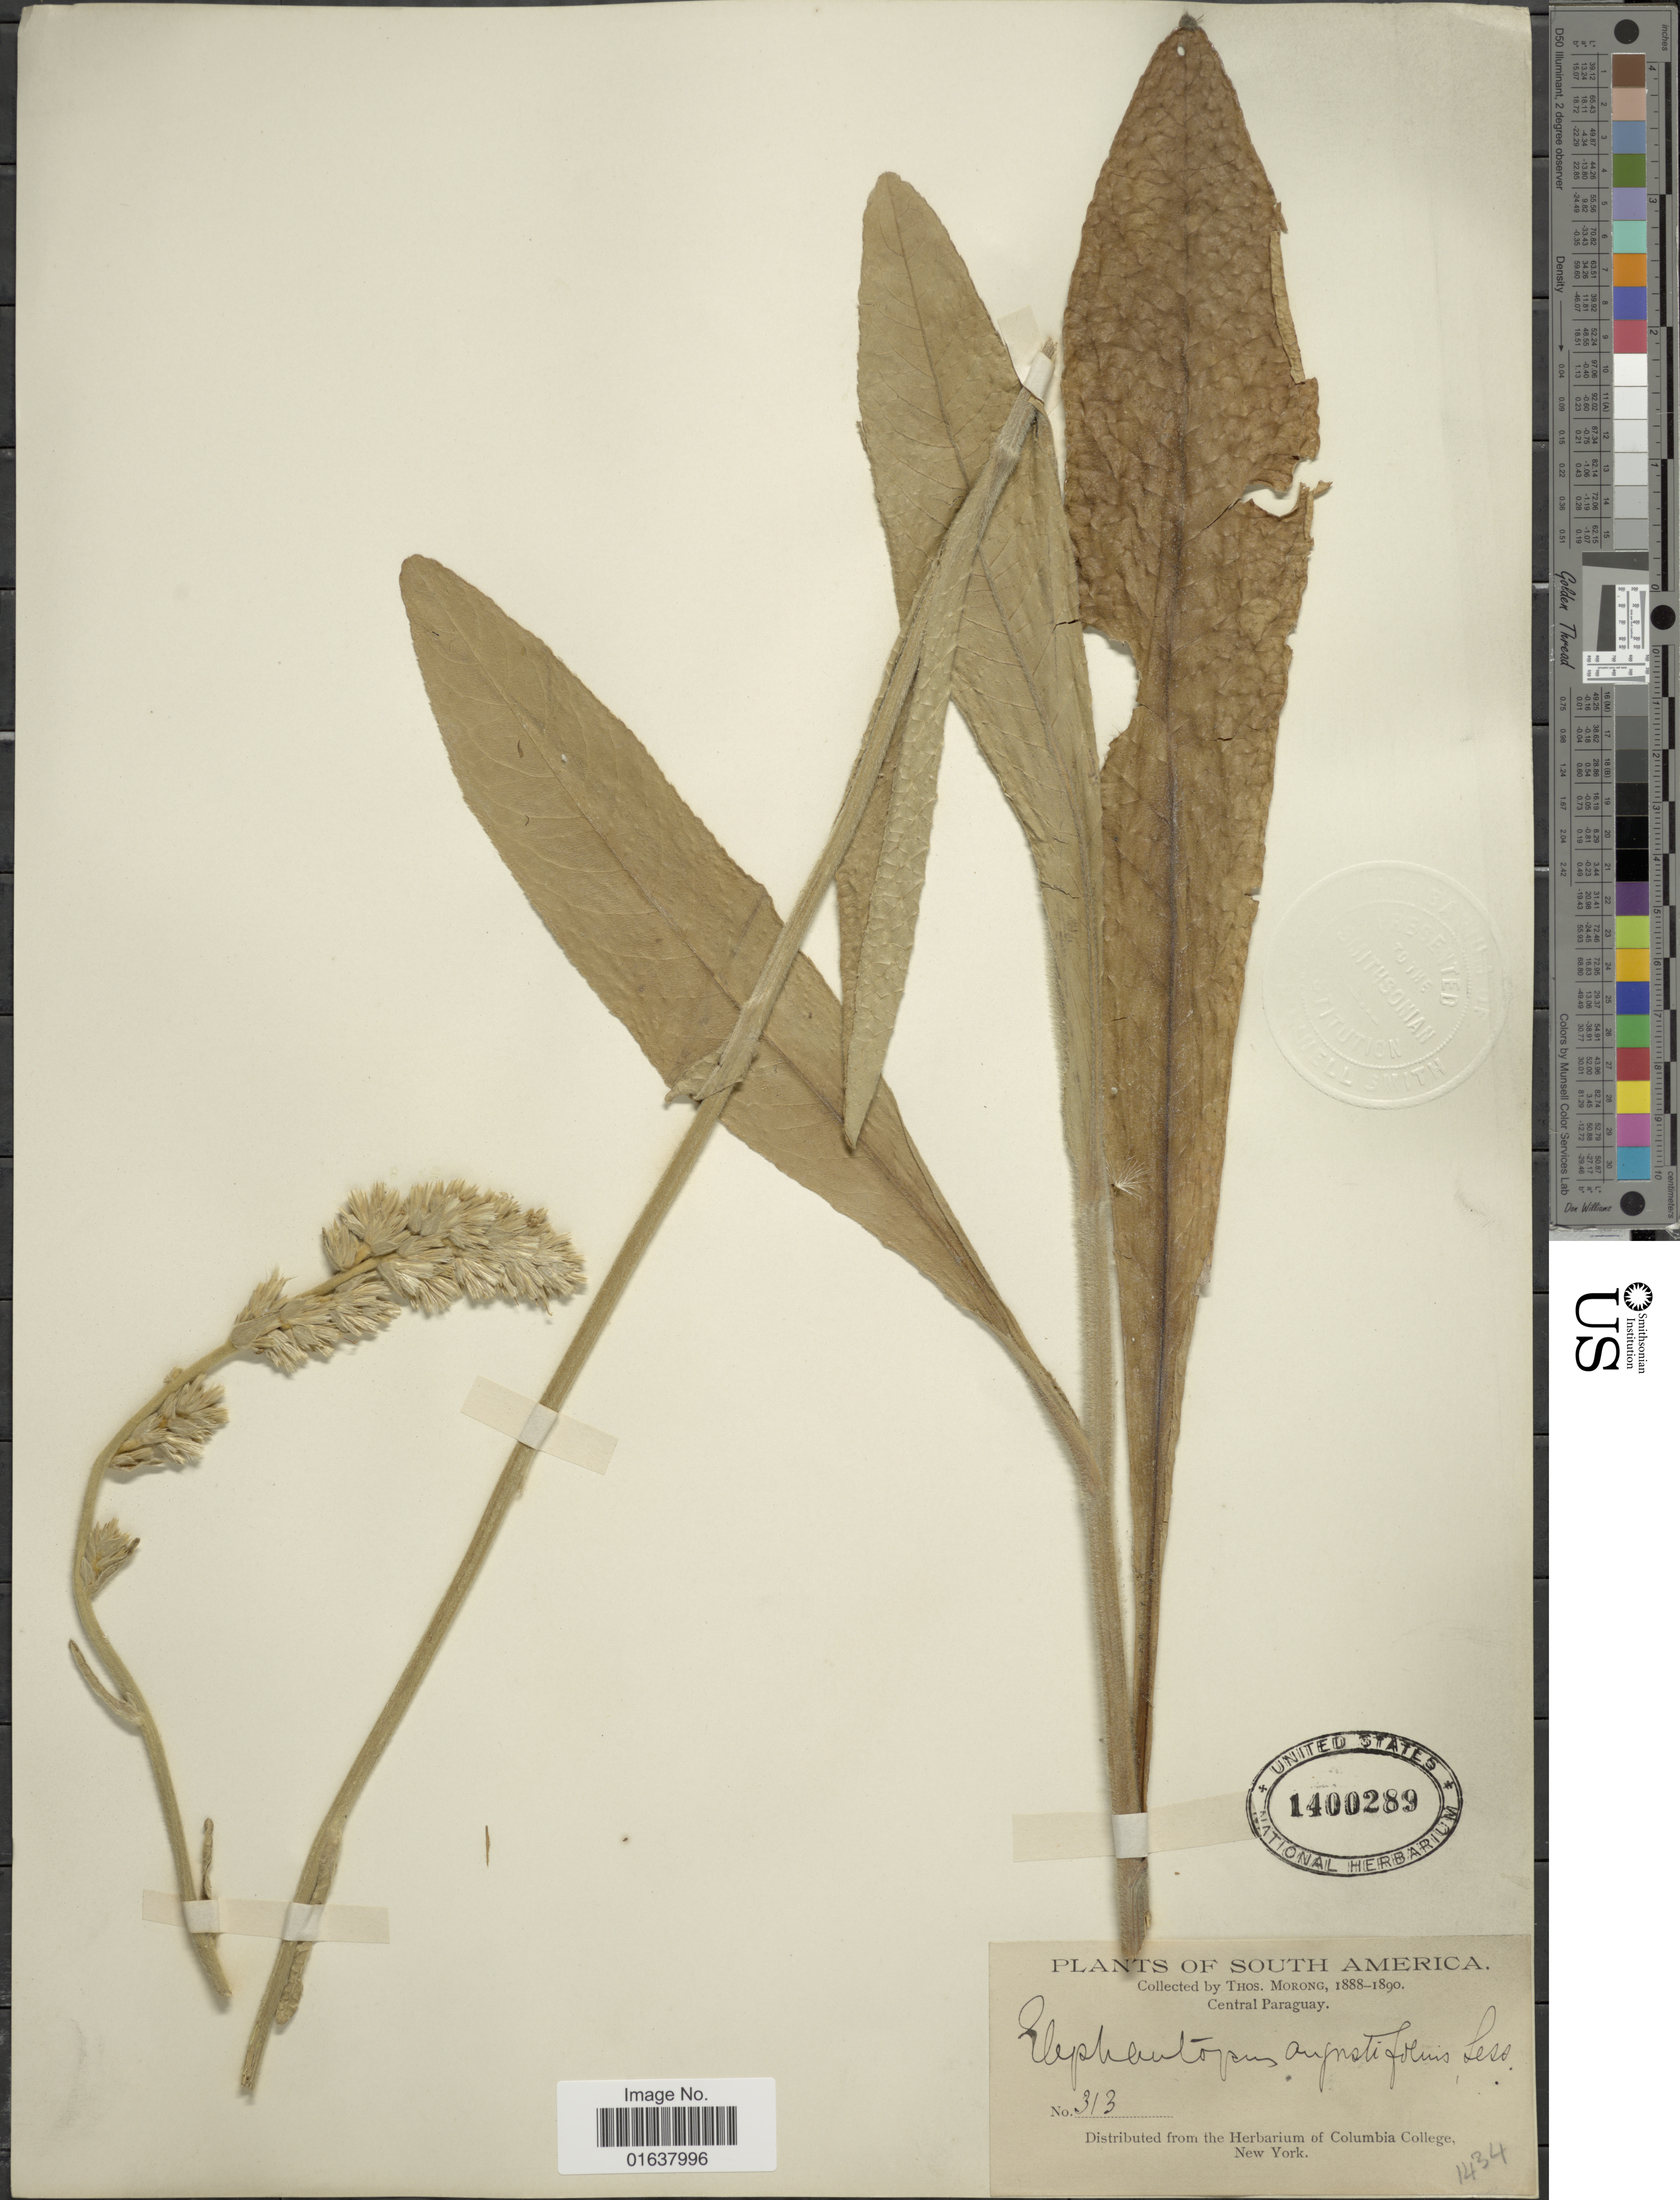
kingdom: Plantae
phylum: Tracheophyta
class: Magnoliopsida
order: Asterales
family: Asteraceae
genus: Orthopappus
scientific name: Orthopappus angustifolius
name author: (Sw.) Gleason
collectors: ex herb. T. Morong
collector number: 313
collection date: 1888/1890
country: Paraguay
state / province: Central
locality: Central Paraguay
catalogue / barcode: US 1400289